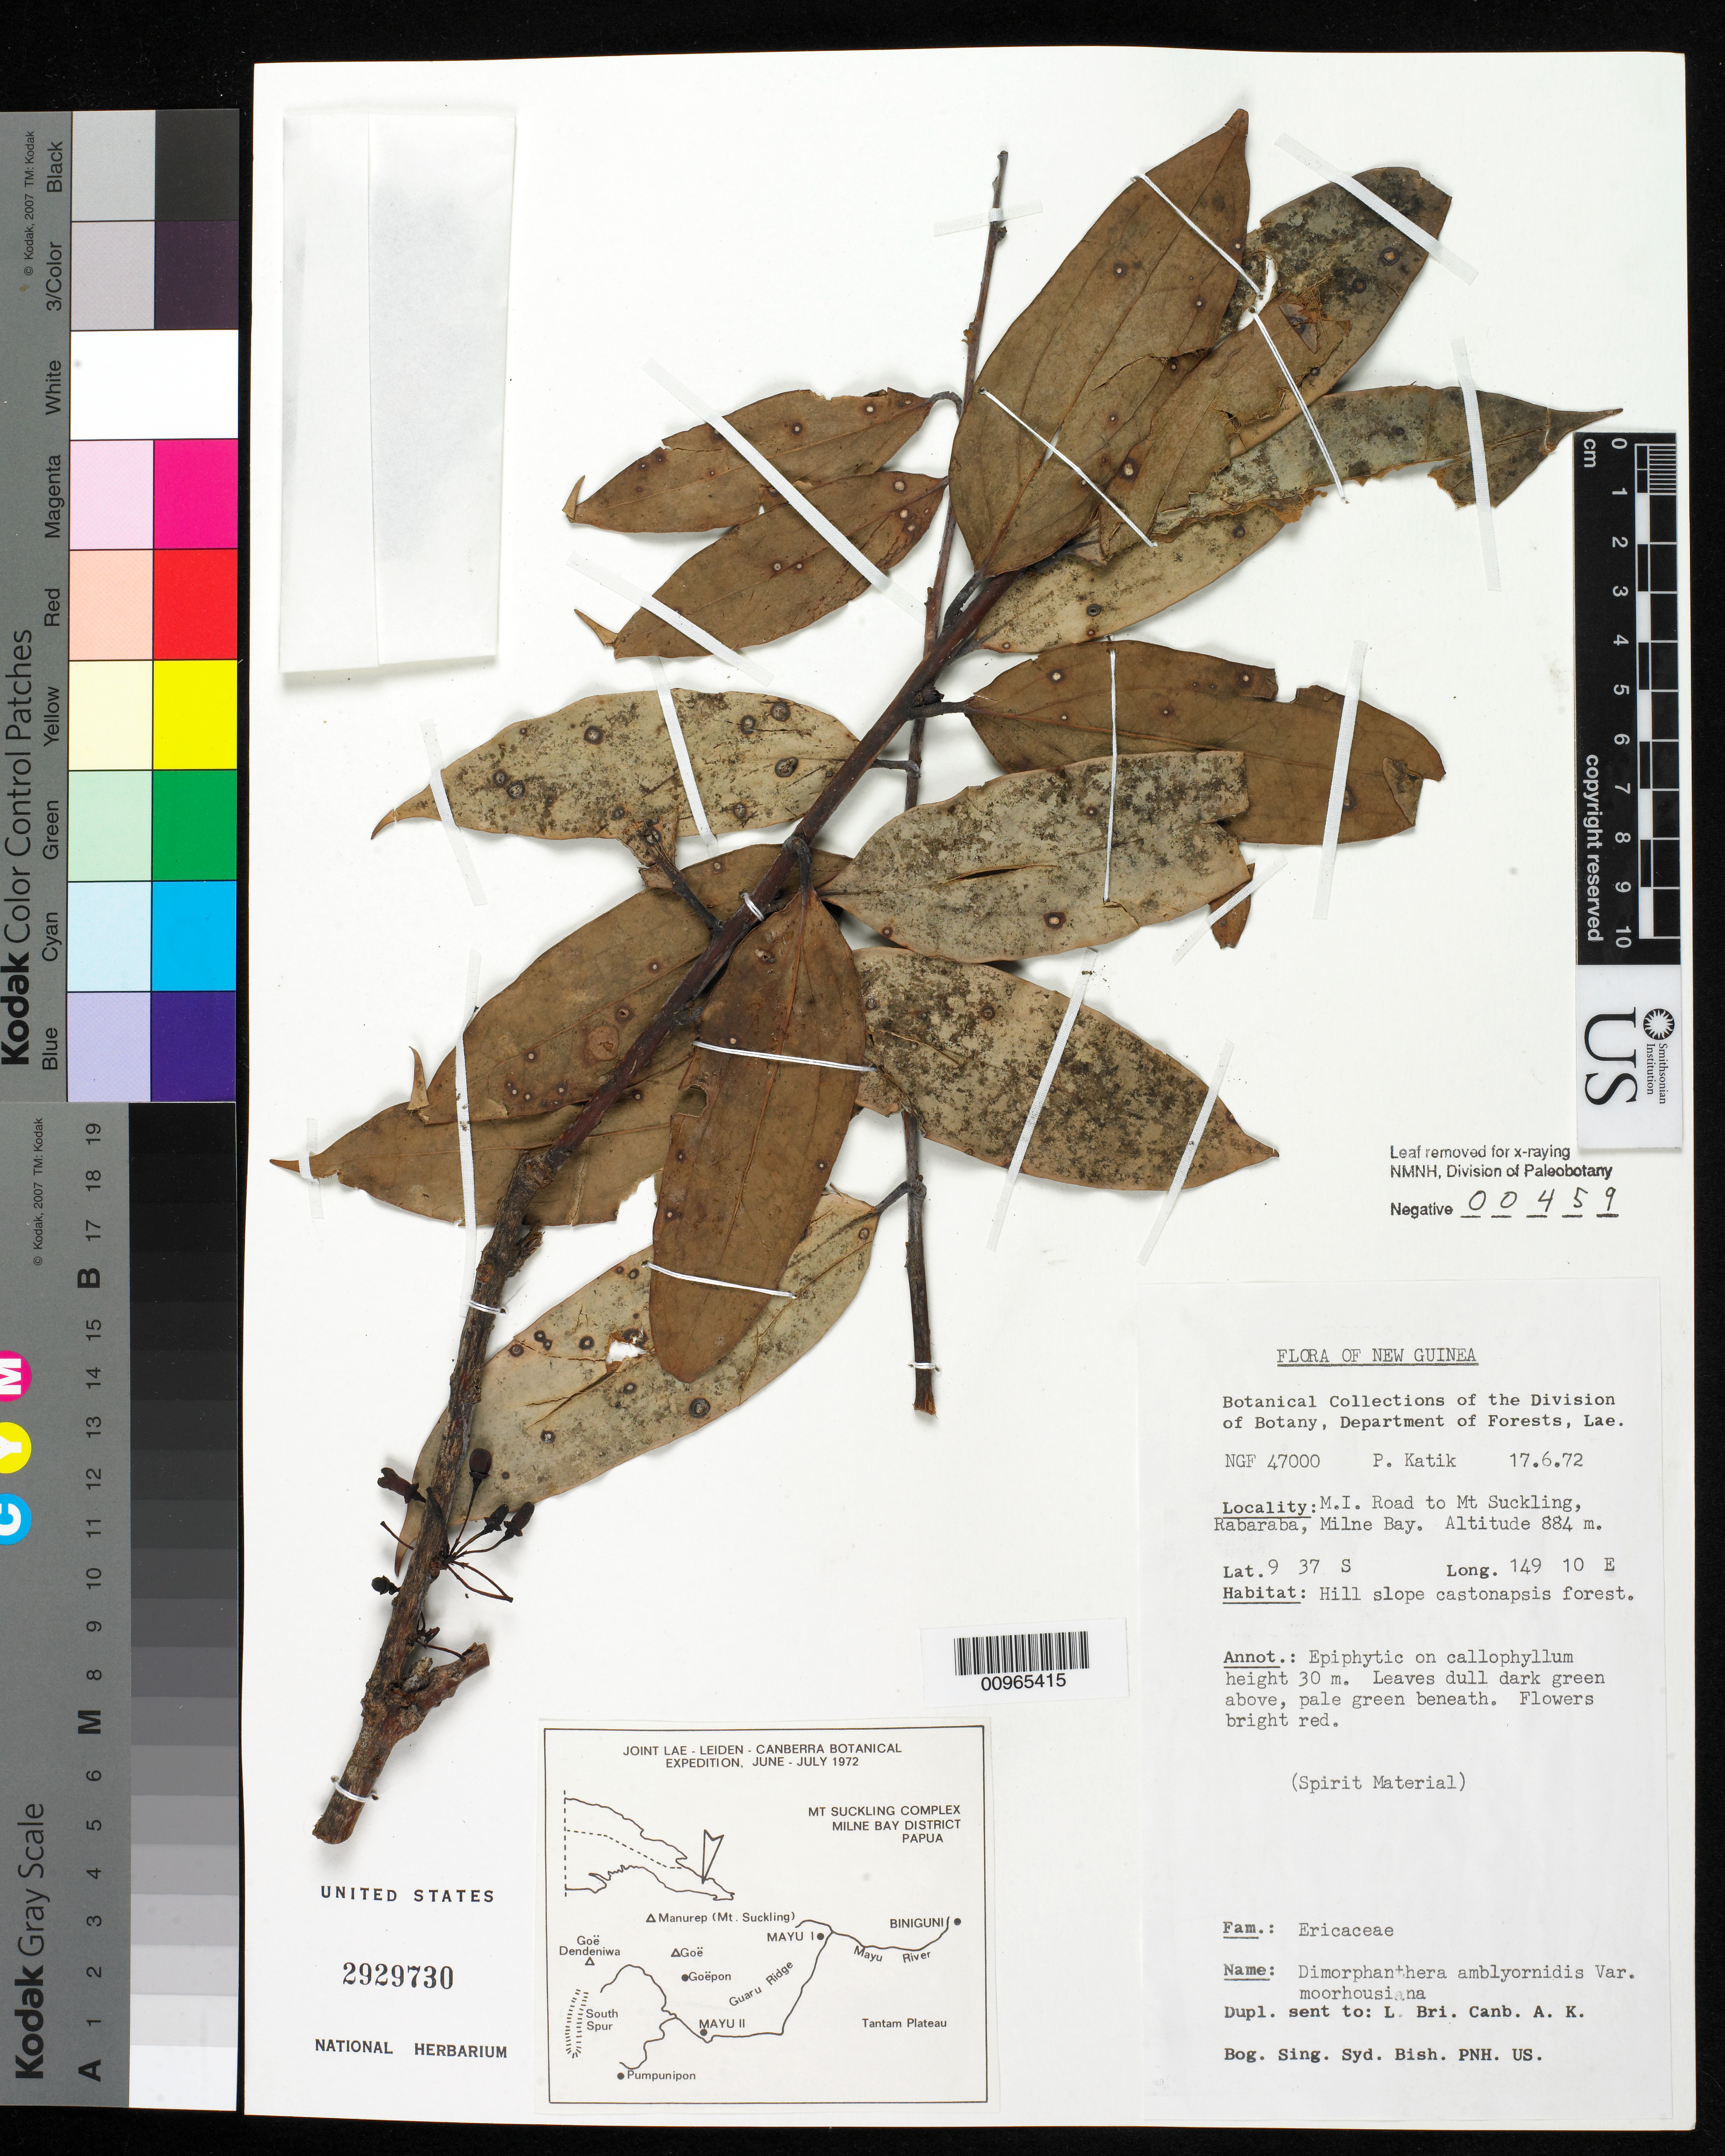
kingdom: Plantae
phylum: Tracheophyta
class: Magnoliopsida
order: Ericales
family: Ericaceae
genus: Dimorphanthera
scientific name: Dimorphanthera amblyornidis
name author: (Becc.) F. Muell.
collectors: P. Katik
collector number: NGF 47000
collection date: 1972-06-17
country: Papua New Guinea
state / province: Milne Bay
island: New Guinea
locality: M.I. Road to Mt. Suckling, Rabaraba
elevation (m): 884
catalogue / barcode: US 2929730